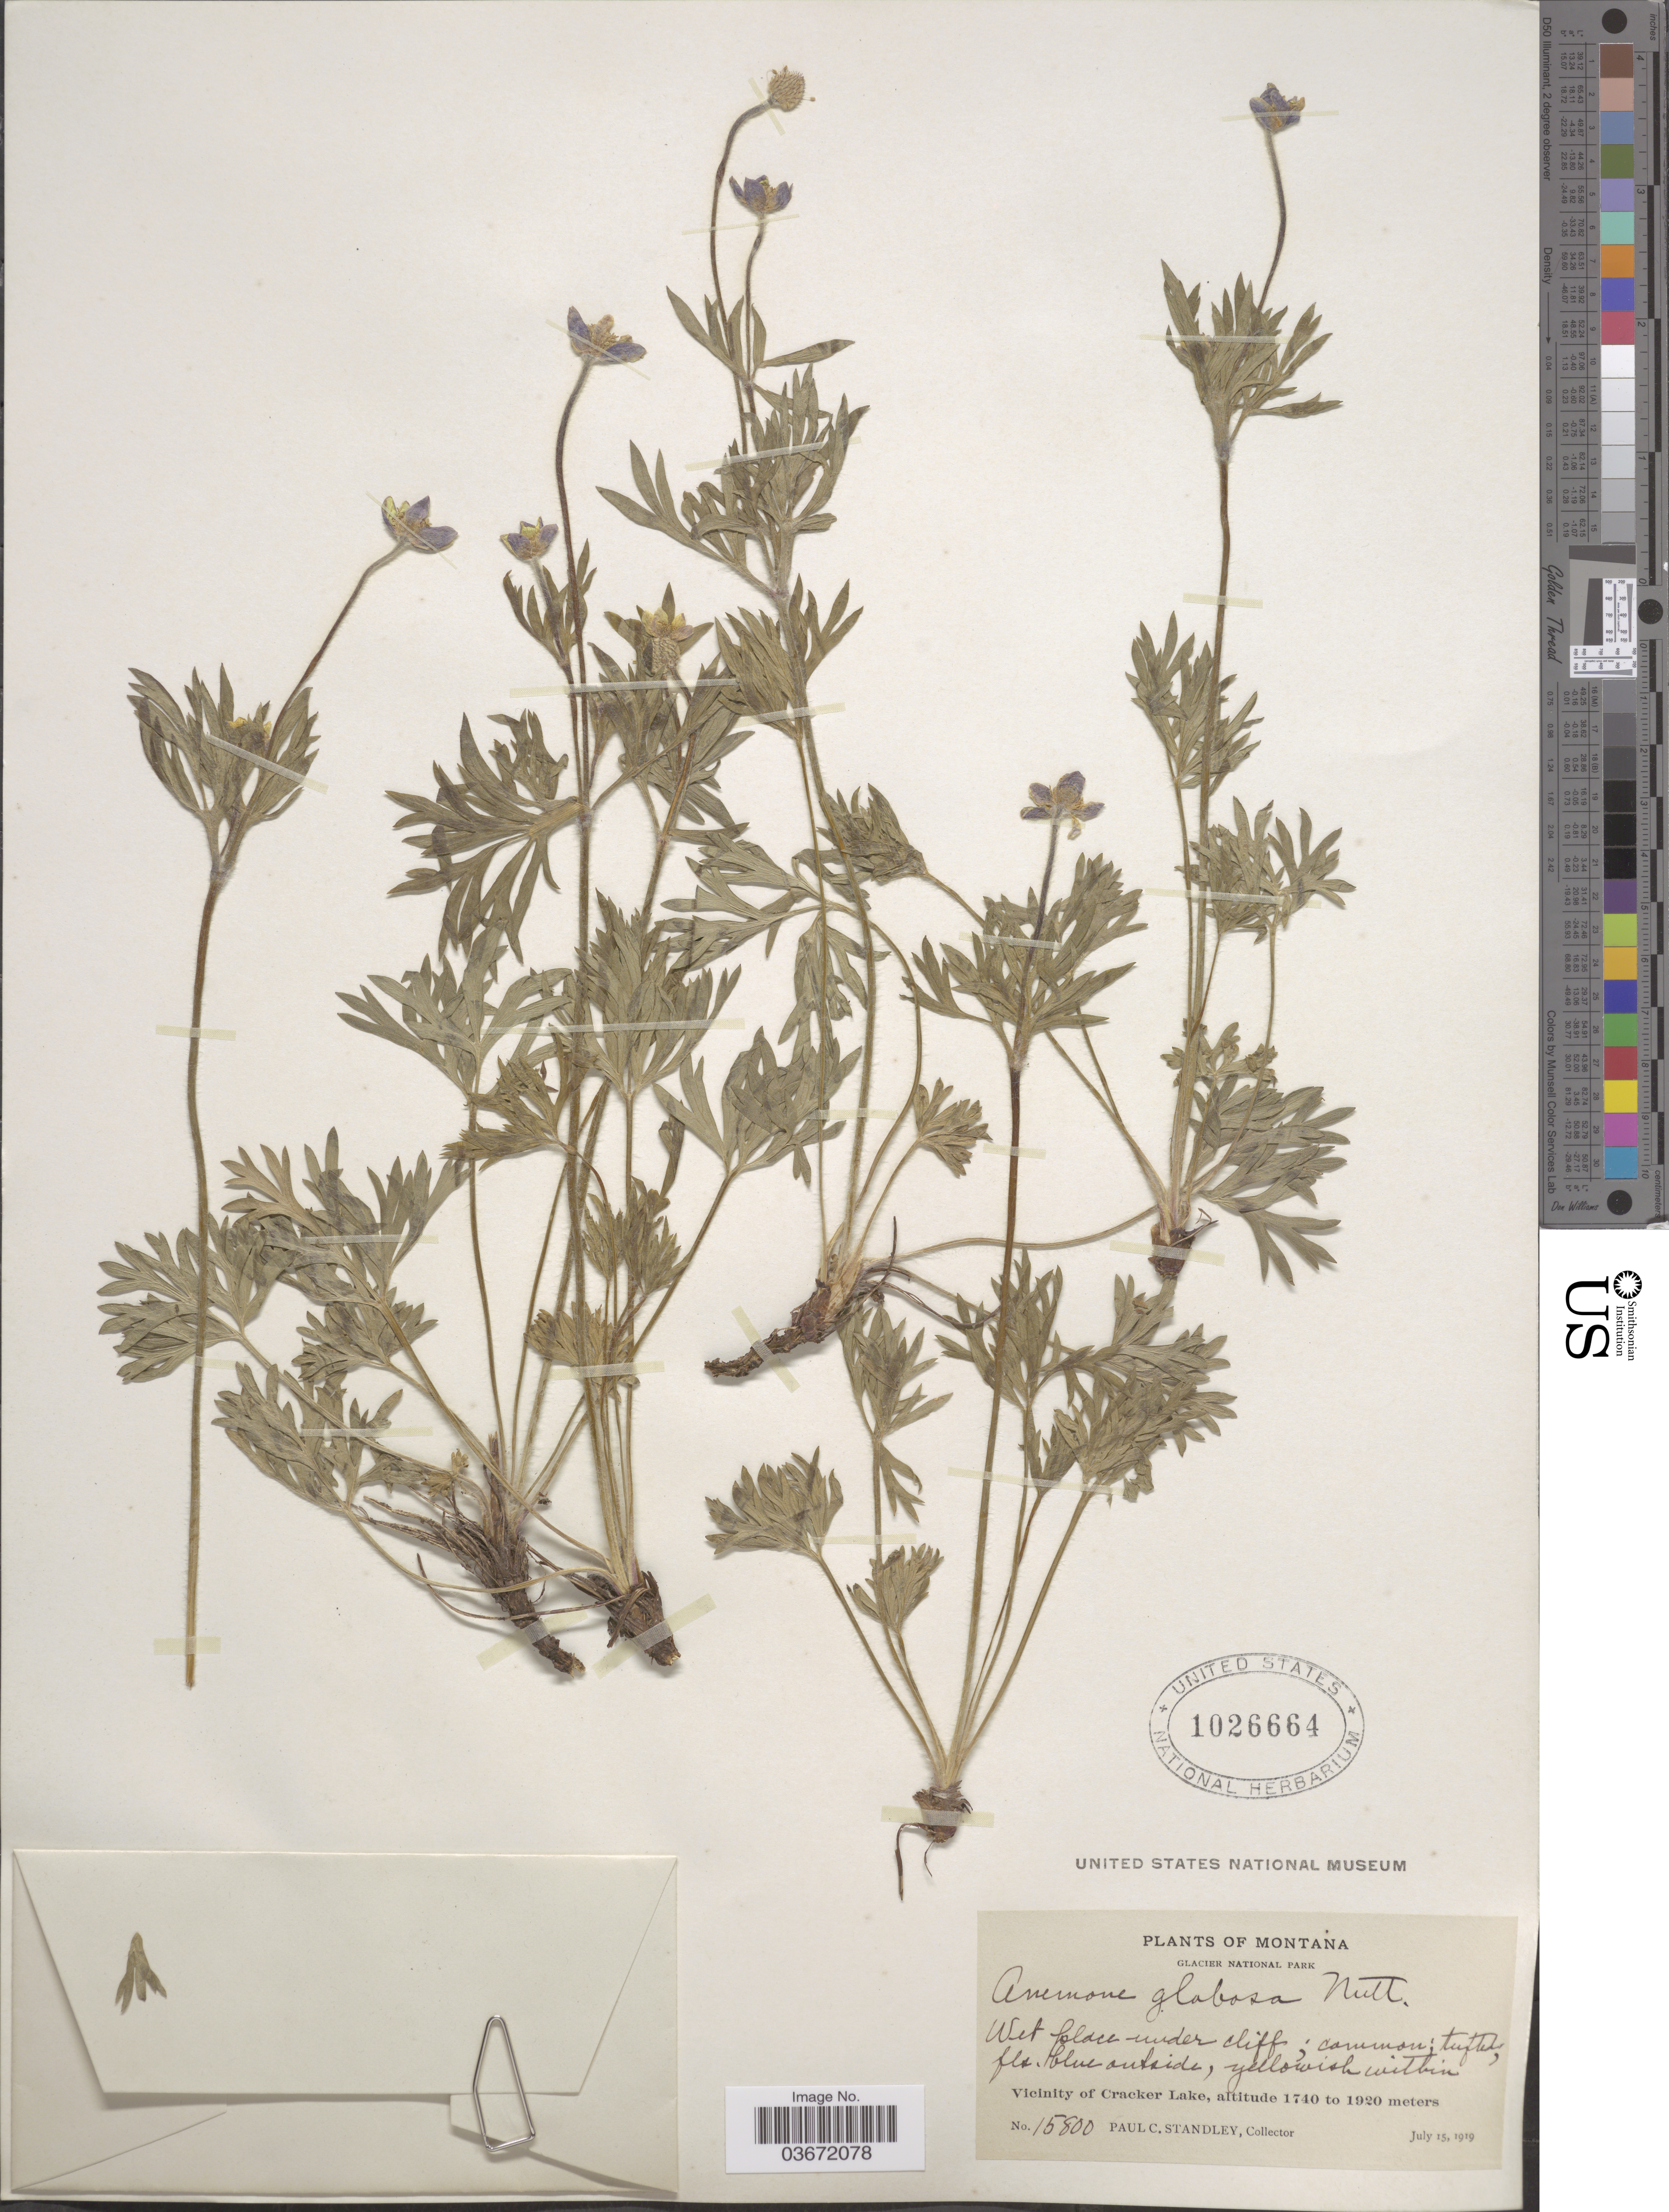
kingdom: Plantae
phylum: Tracheophyta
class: Magnoliopsida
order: Ranunculales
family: Ranunculaceae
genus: Anemone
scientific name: Anemone globosa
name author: (Torr. & A. Gray) Nutt. ex A. Heller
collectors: P. C. Standley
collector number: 15800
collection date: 1919-07-15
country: United States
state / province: Montana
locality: Glacier National Park. Vicinity of Cracker Lake.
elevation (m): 1740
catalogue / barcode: US 1026664